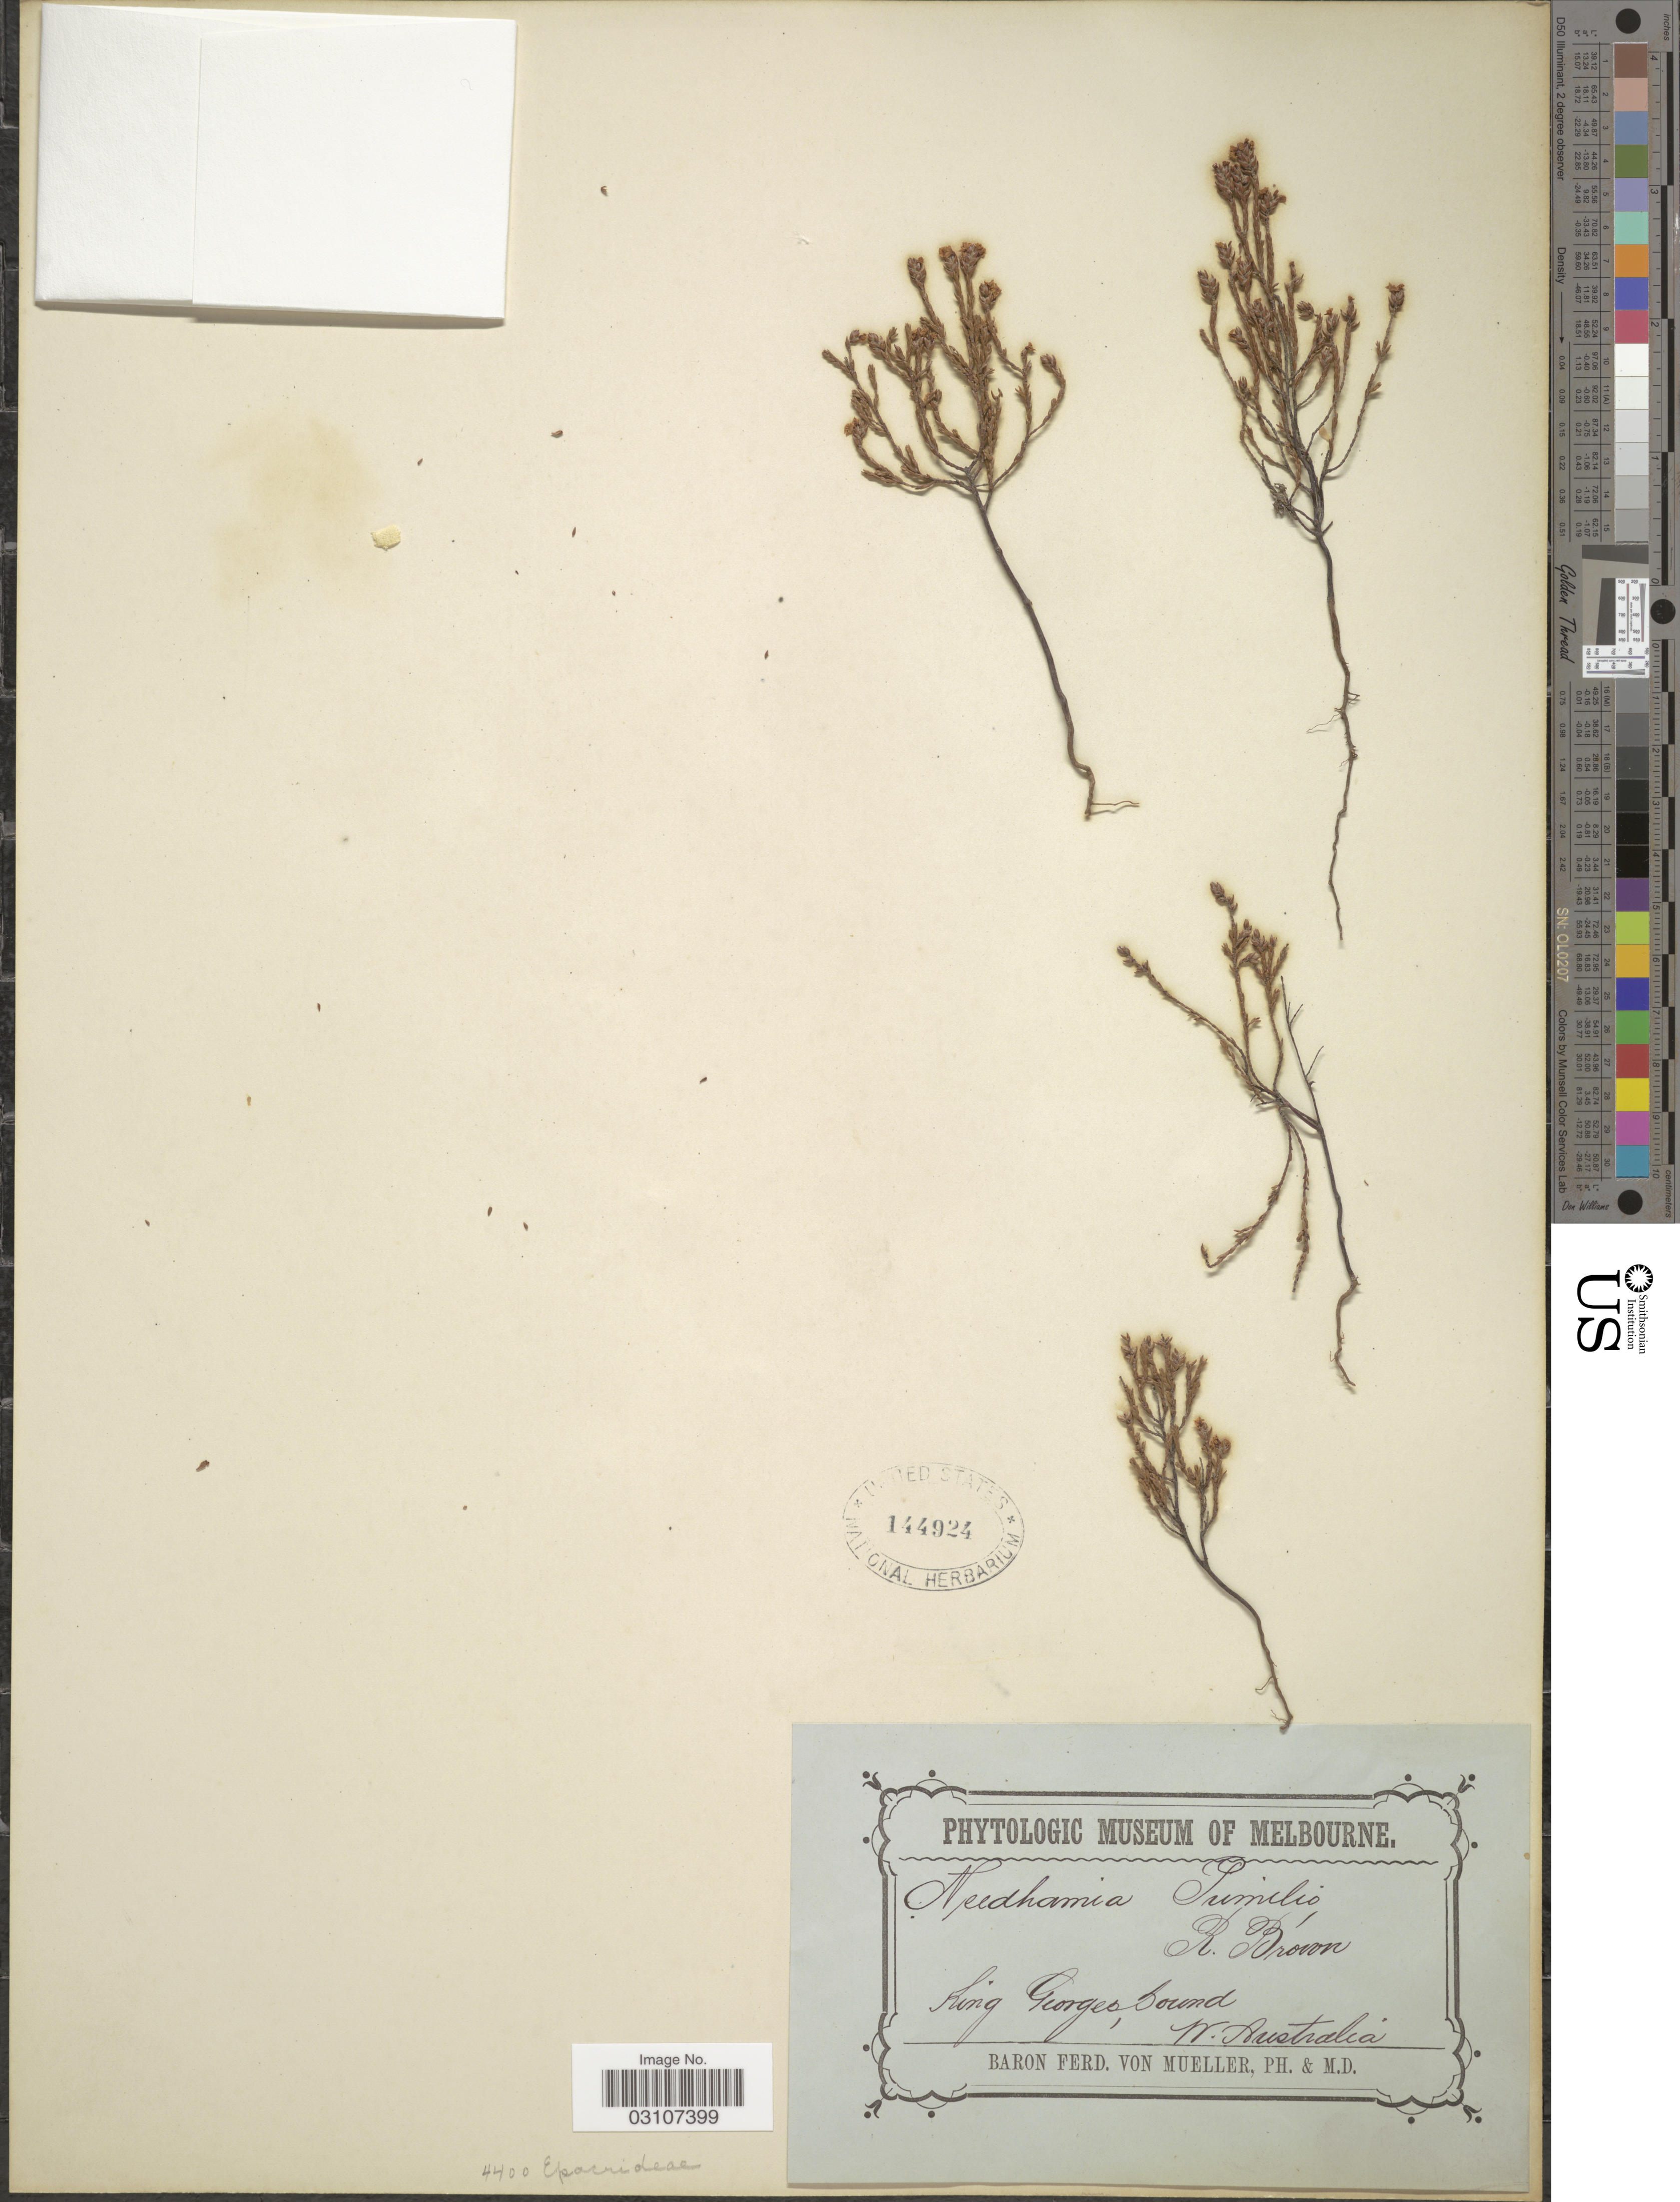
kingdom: Plantae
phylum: Tracheophyta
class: Magnoliopsida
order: Ericales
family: Ericaceae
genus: Needhamia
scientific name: Needhamia pumilio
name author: R. Br.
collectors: F. Mueller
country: Australia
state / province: Western Australia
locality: King Georges, Sound. W. Australia.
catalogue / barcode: US 144924